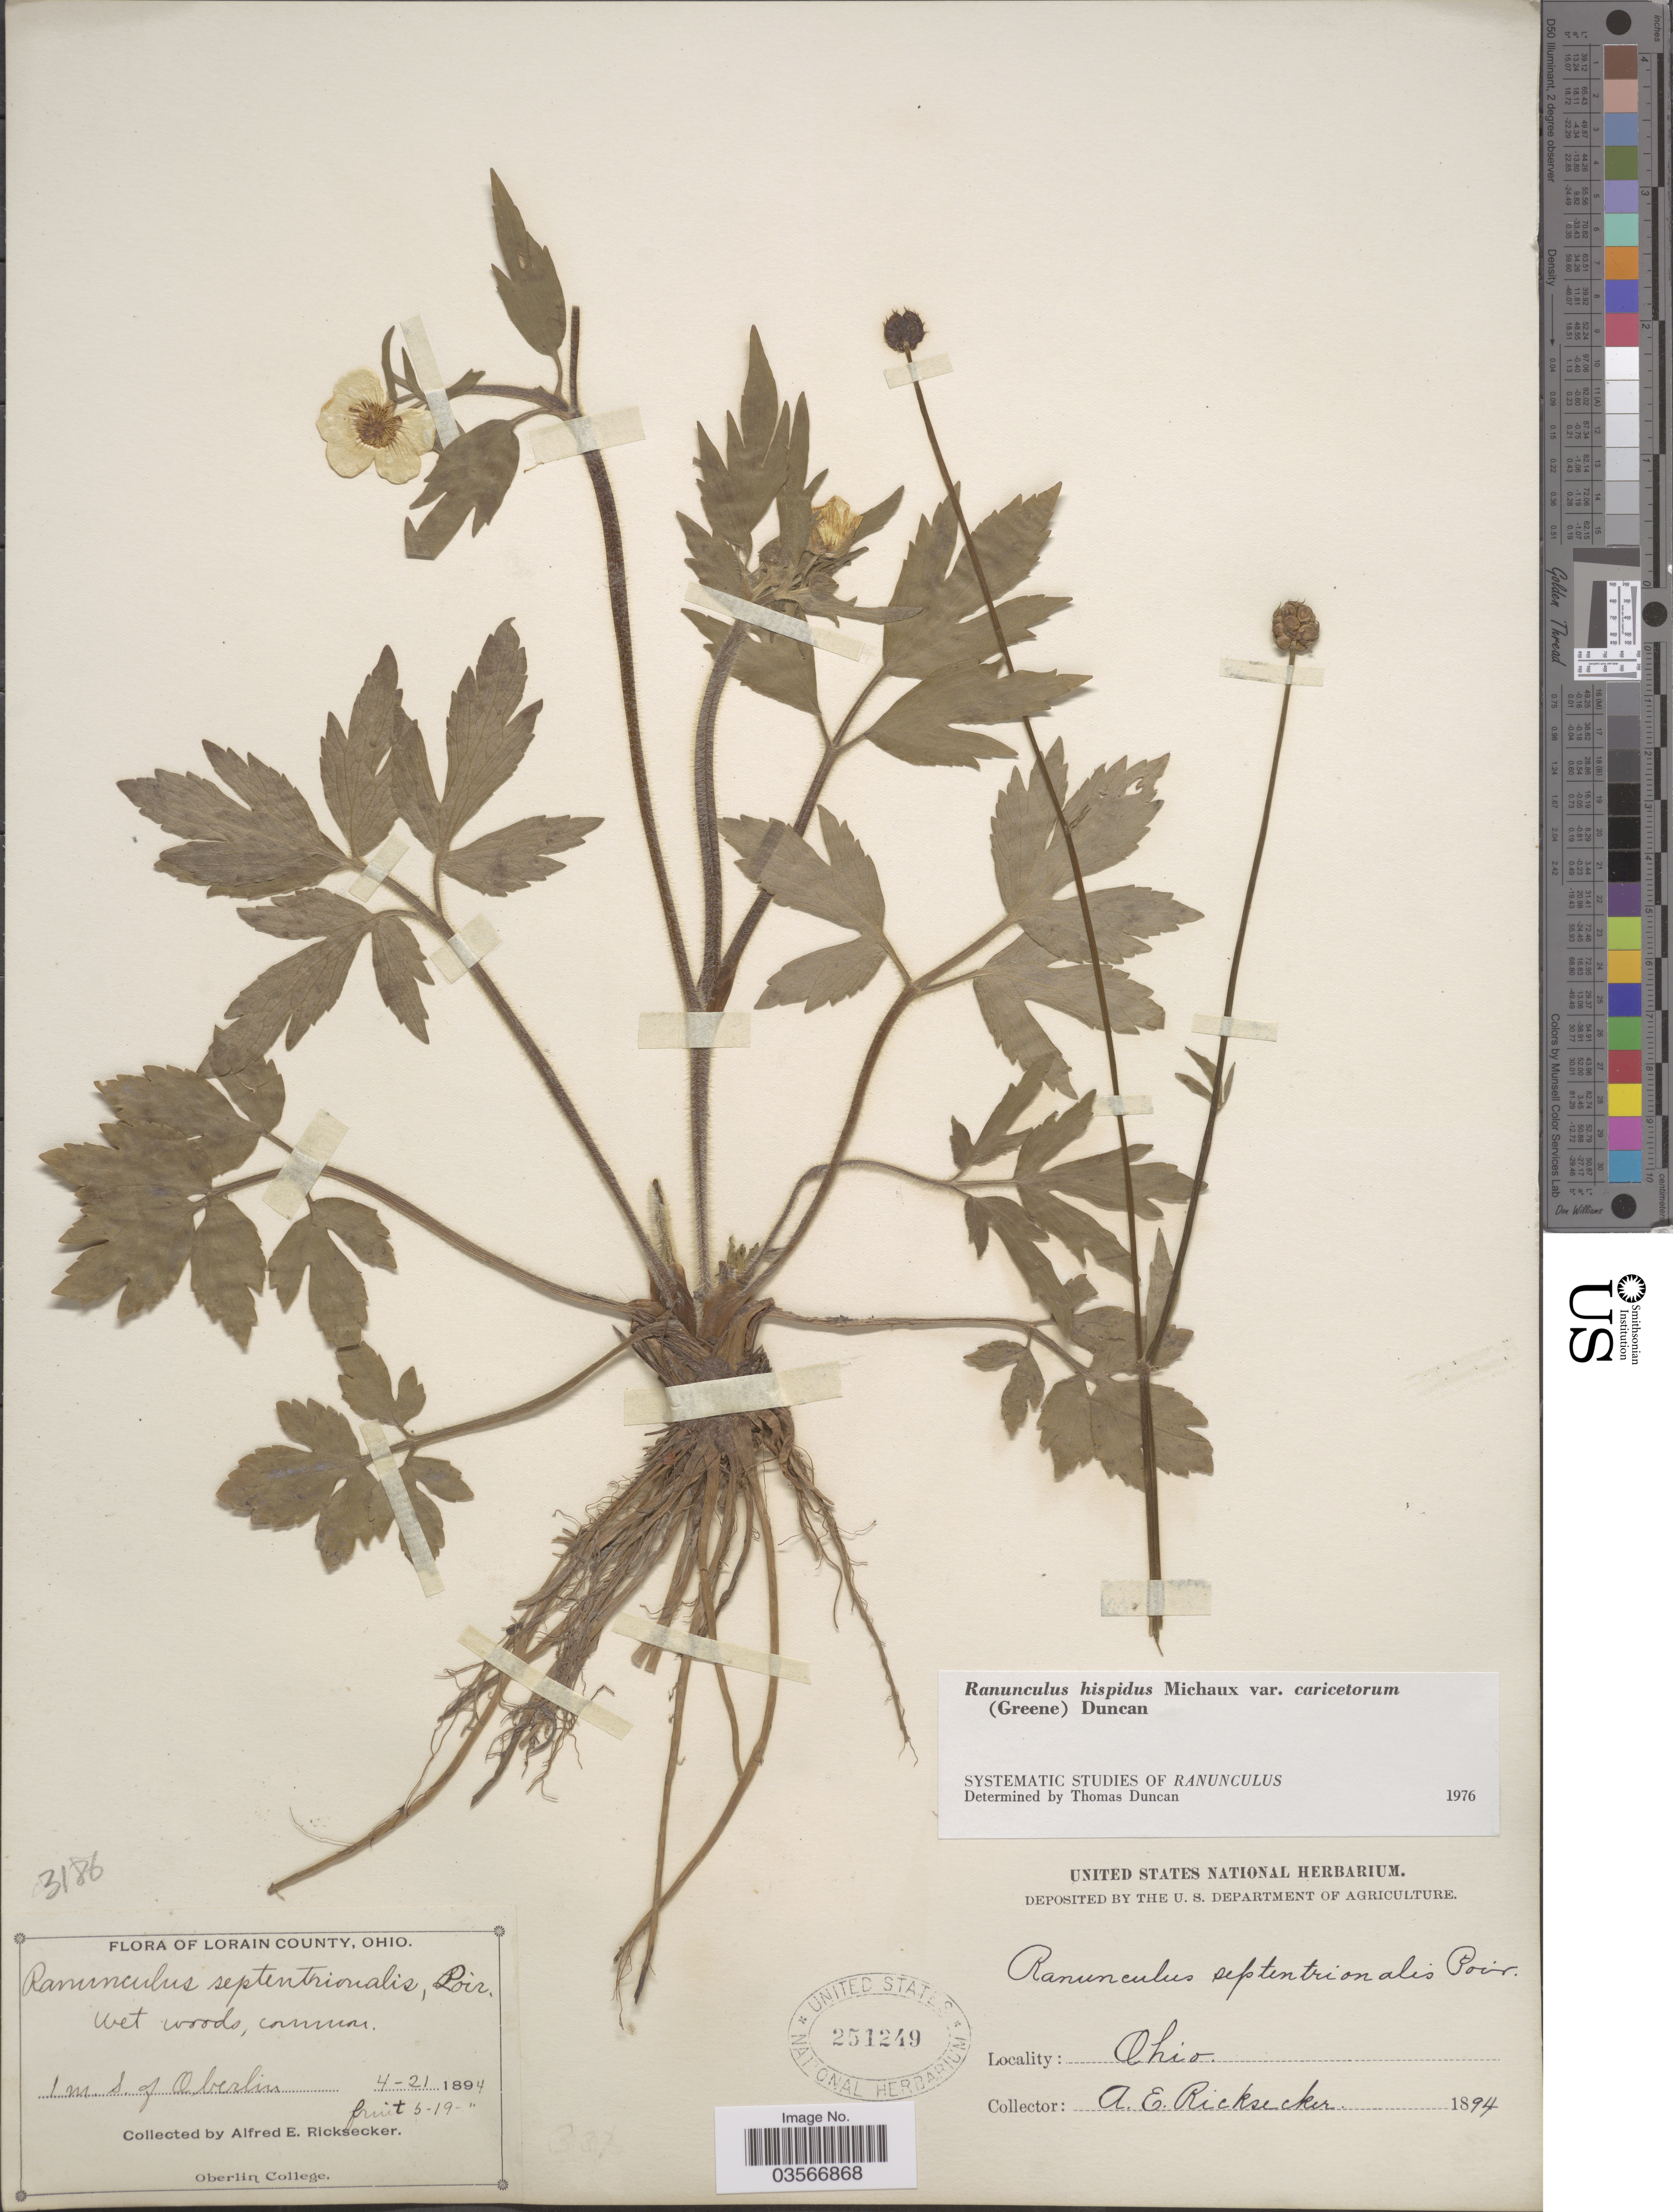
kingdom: Plantae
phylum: Tracheophyta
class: Magnoliopsida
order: Ranunculales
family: Ranunculaceae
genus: Ranunculus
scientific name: Ranunculus hispidus var. caricetorum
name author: Michx.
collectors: A. E. Ricksecker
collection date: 1894-04-21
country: United States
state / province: Ohio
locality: Lorain County. 1 m. S. of Oberlin.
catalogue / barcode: US 251249